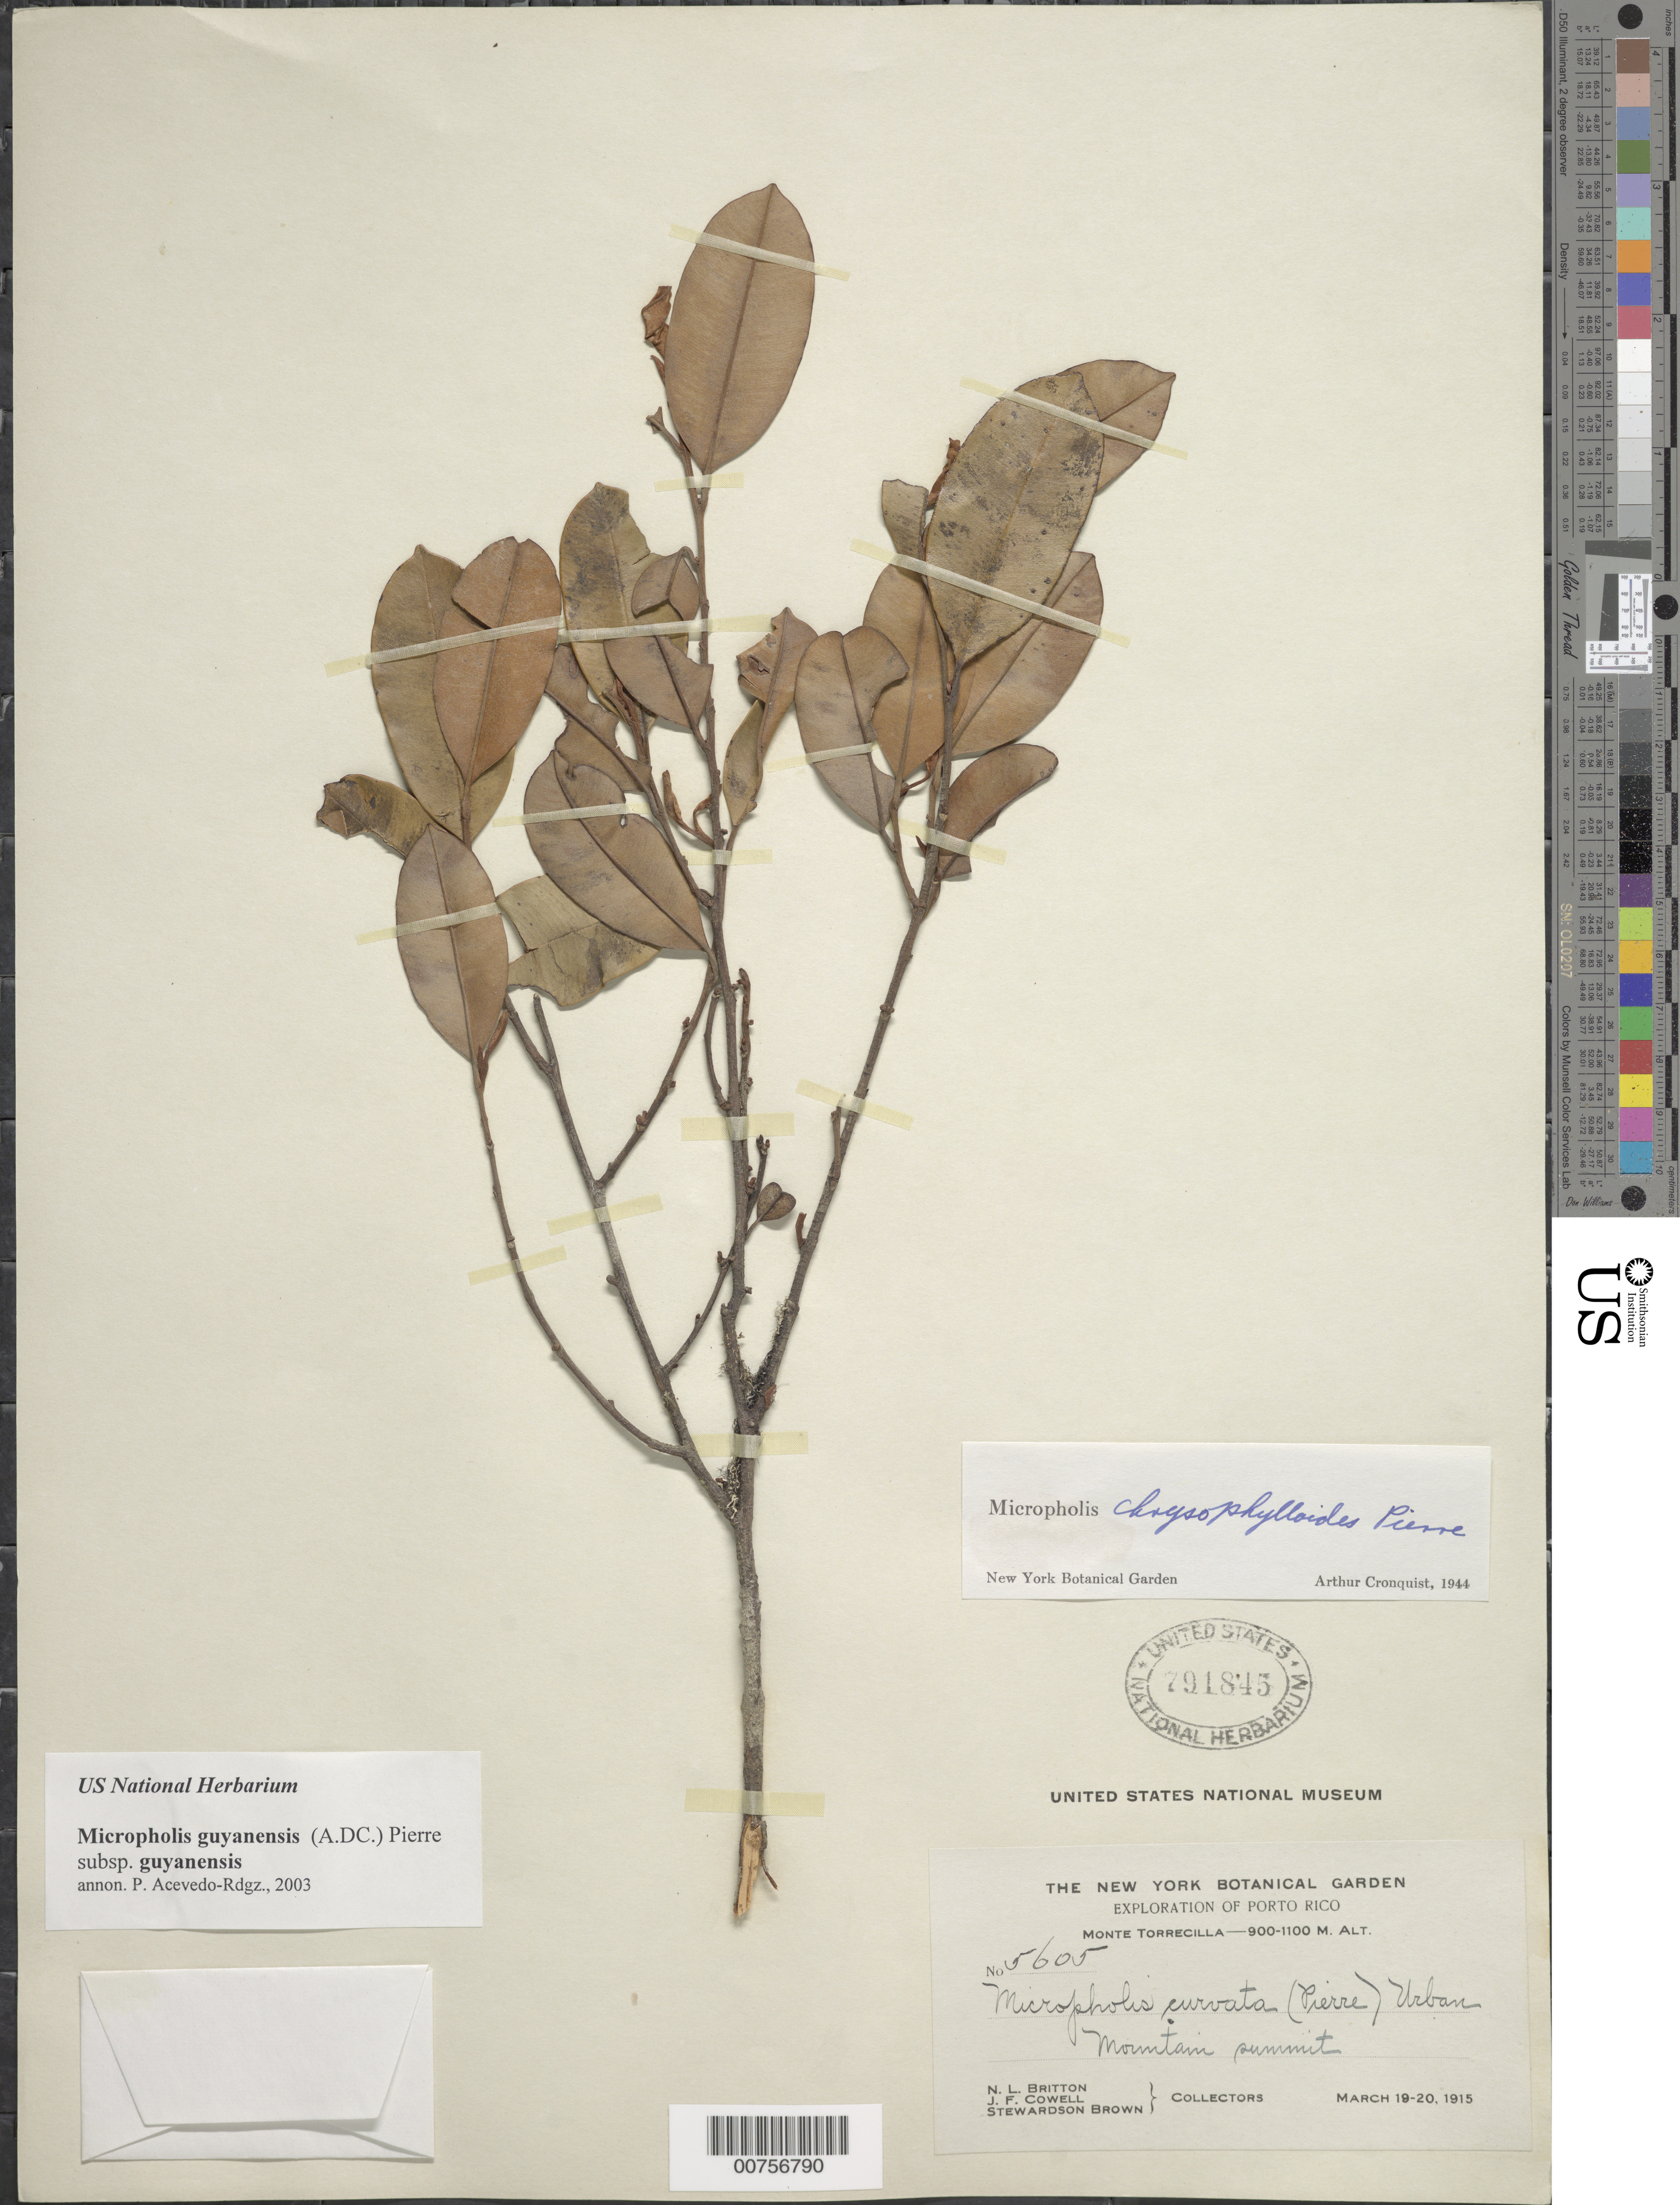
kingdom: Plantae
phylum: Tracheophyta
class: Magnoliopsida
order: Ericales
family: Sapotaceae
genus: Micropholis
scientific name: Micropholis guyanensis subsp. guyanensis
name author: (A. DC.) Pierre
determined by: Acevedo-Rodríguez, P., (BOT), Smithsonian Institution - National Museum of Natural History (UNITED STATES)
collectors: N. Britton, J. F. Cowell & S. Brown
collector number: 5605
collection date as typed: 19 Mar 1915 to 20 Mar 1915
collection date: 1915-03-19/1915-03-20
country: Puerto Rico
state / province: Barranquitas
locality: Monte Torrecilla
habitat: Mountain summit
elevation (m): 900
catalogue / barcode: US 791845